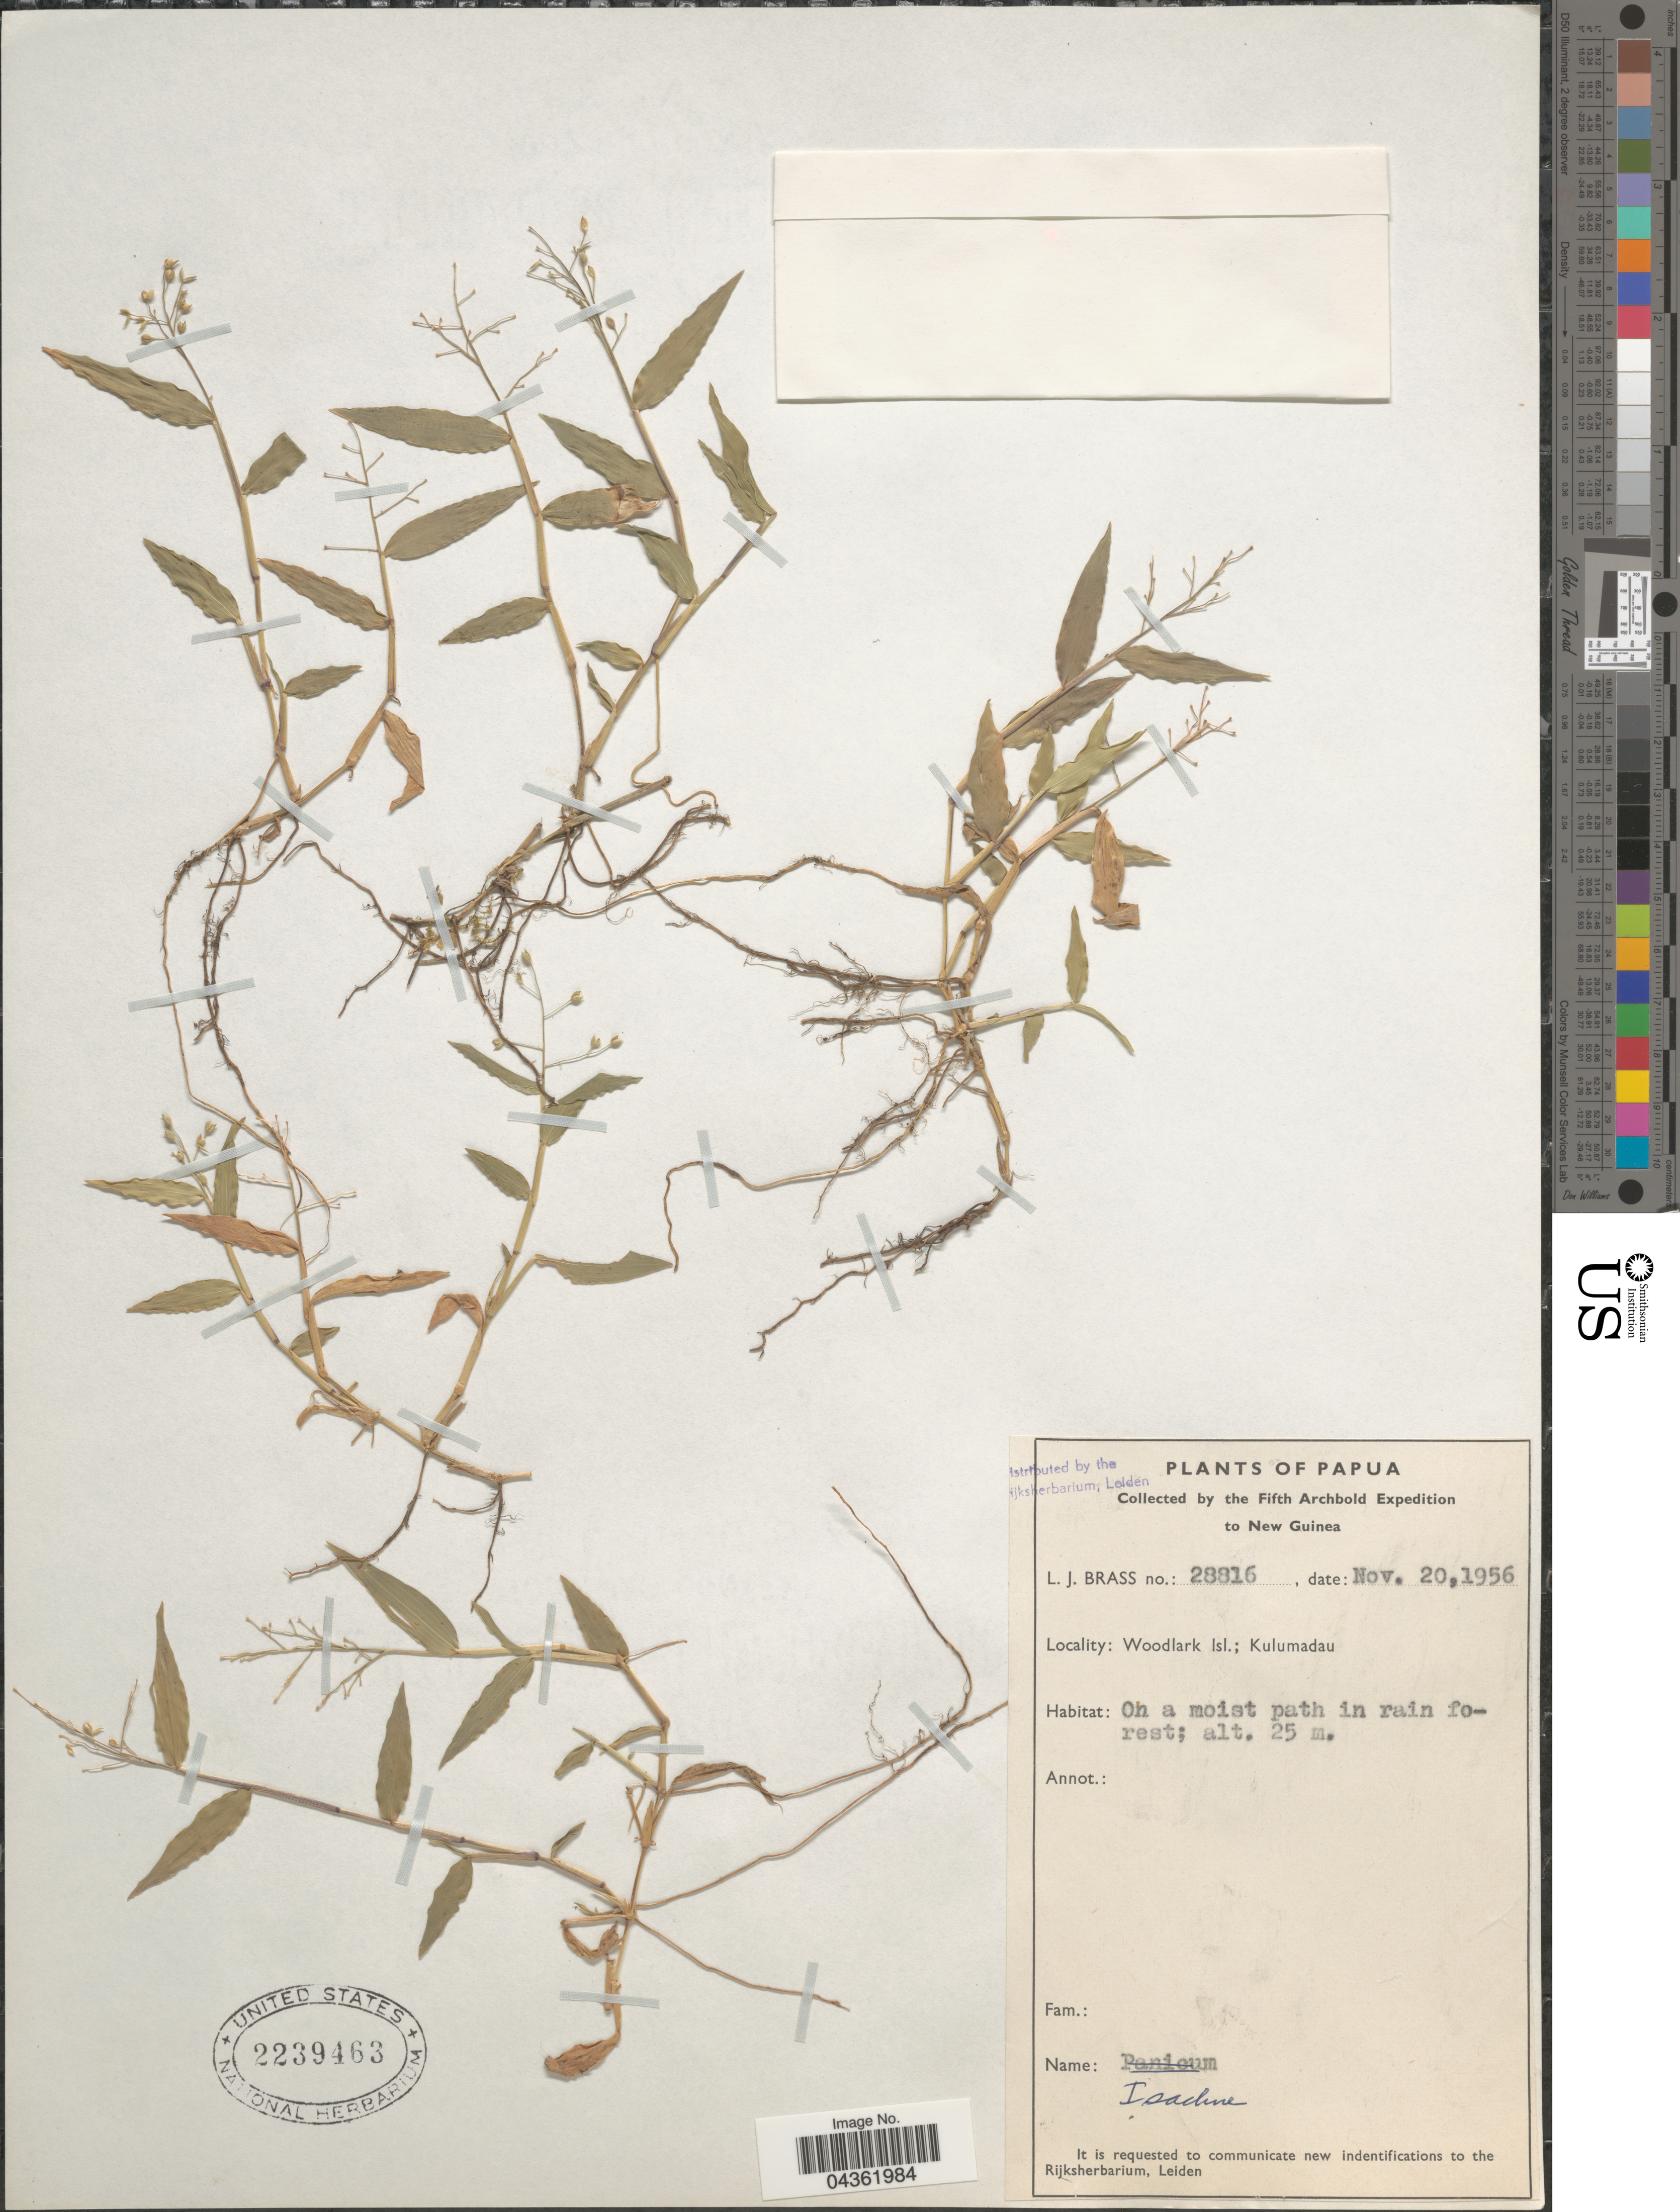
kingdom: Plantae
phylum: Tracheophyta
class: Liliopsida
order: Poales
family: Poaceae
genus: Isachne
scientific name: Isachne sp.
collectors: L. J. Brass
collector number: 28816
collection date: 1956-11-20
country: Papua New Guinea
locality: Papua. Fifth Archbold Expedition to New Guinea. Woodlark Isl.; Kulumadau.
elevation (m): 25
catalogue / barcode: US 2239463